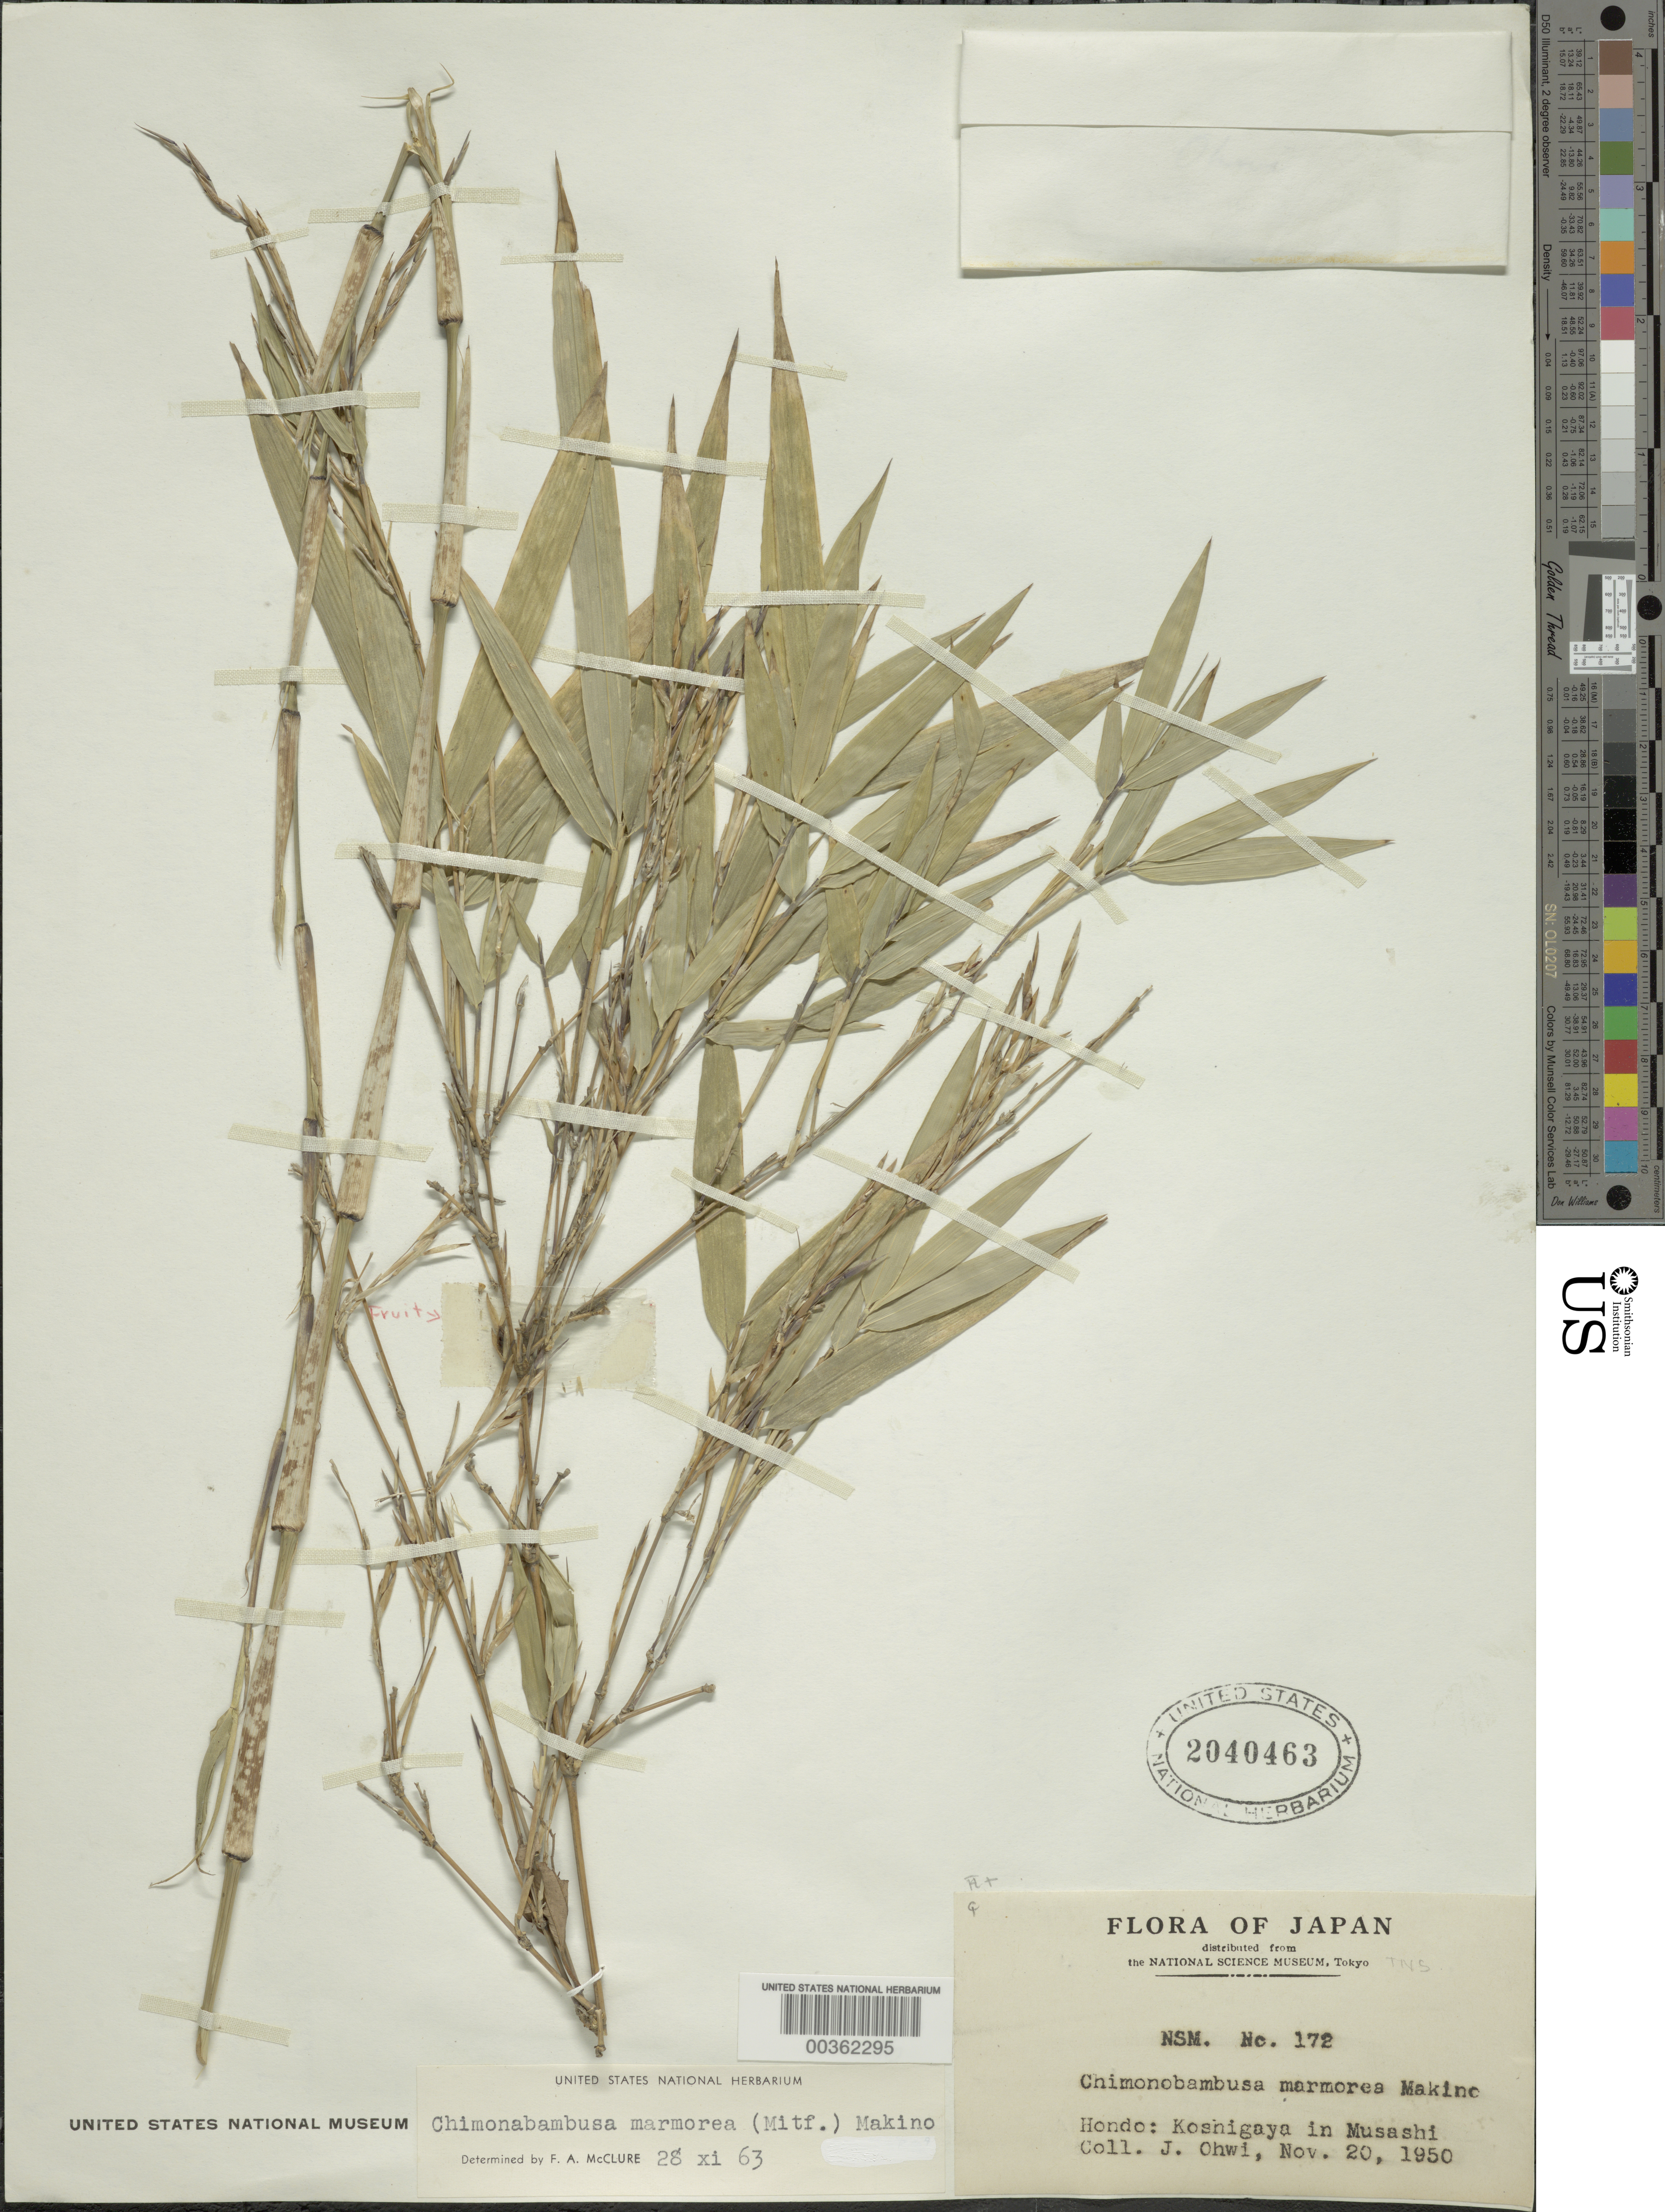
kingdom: Plantae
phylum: Tracheophyta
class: Liliopsida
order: Poales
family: Poaceae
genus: Chimonobambusa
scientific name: Chimonobambusa marmorea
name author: Makino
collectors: J. Ohwi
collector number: Nsm 172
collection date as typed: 20 Nov 1950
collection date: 1950-11-20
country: Japan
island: Honshu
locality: Koshigaya, musashi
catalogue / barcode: US 2040463